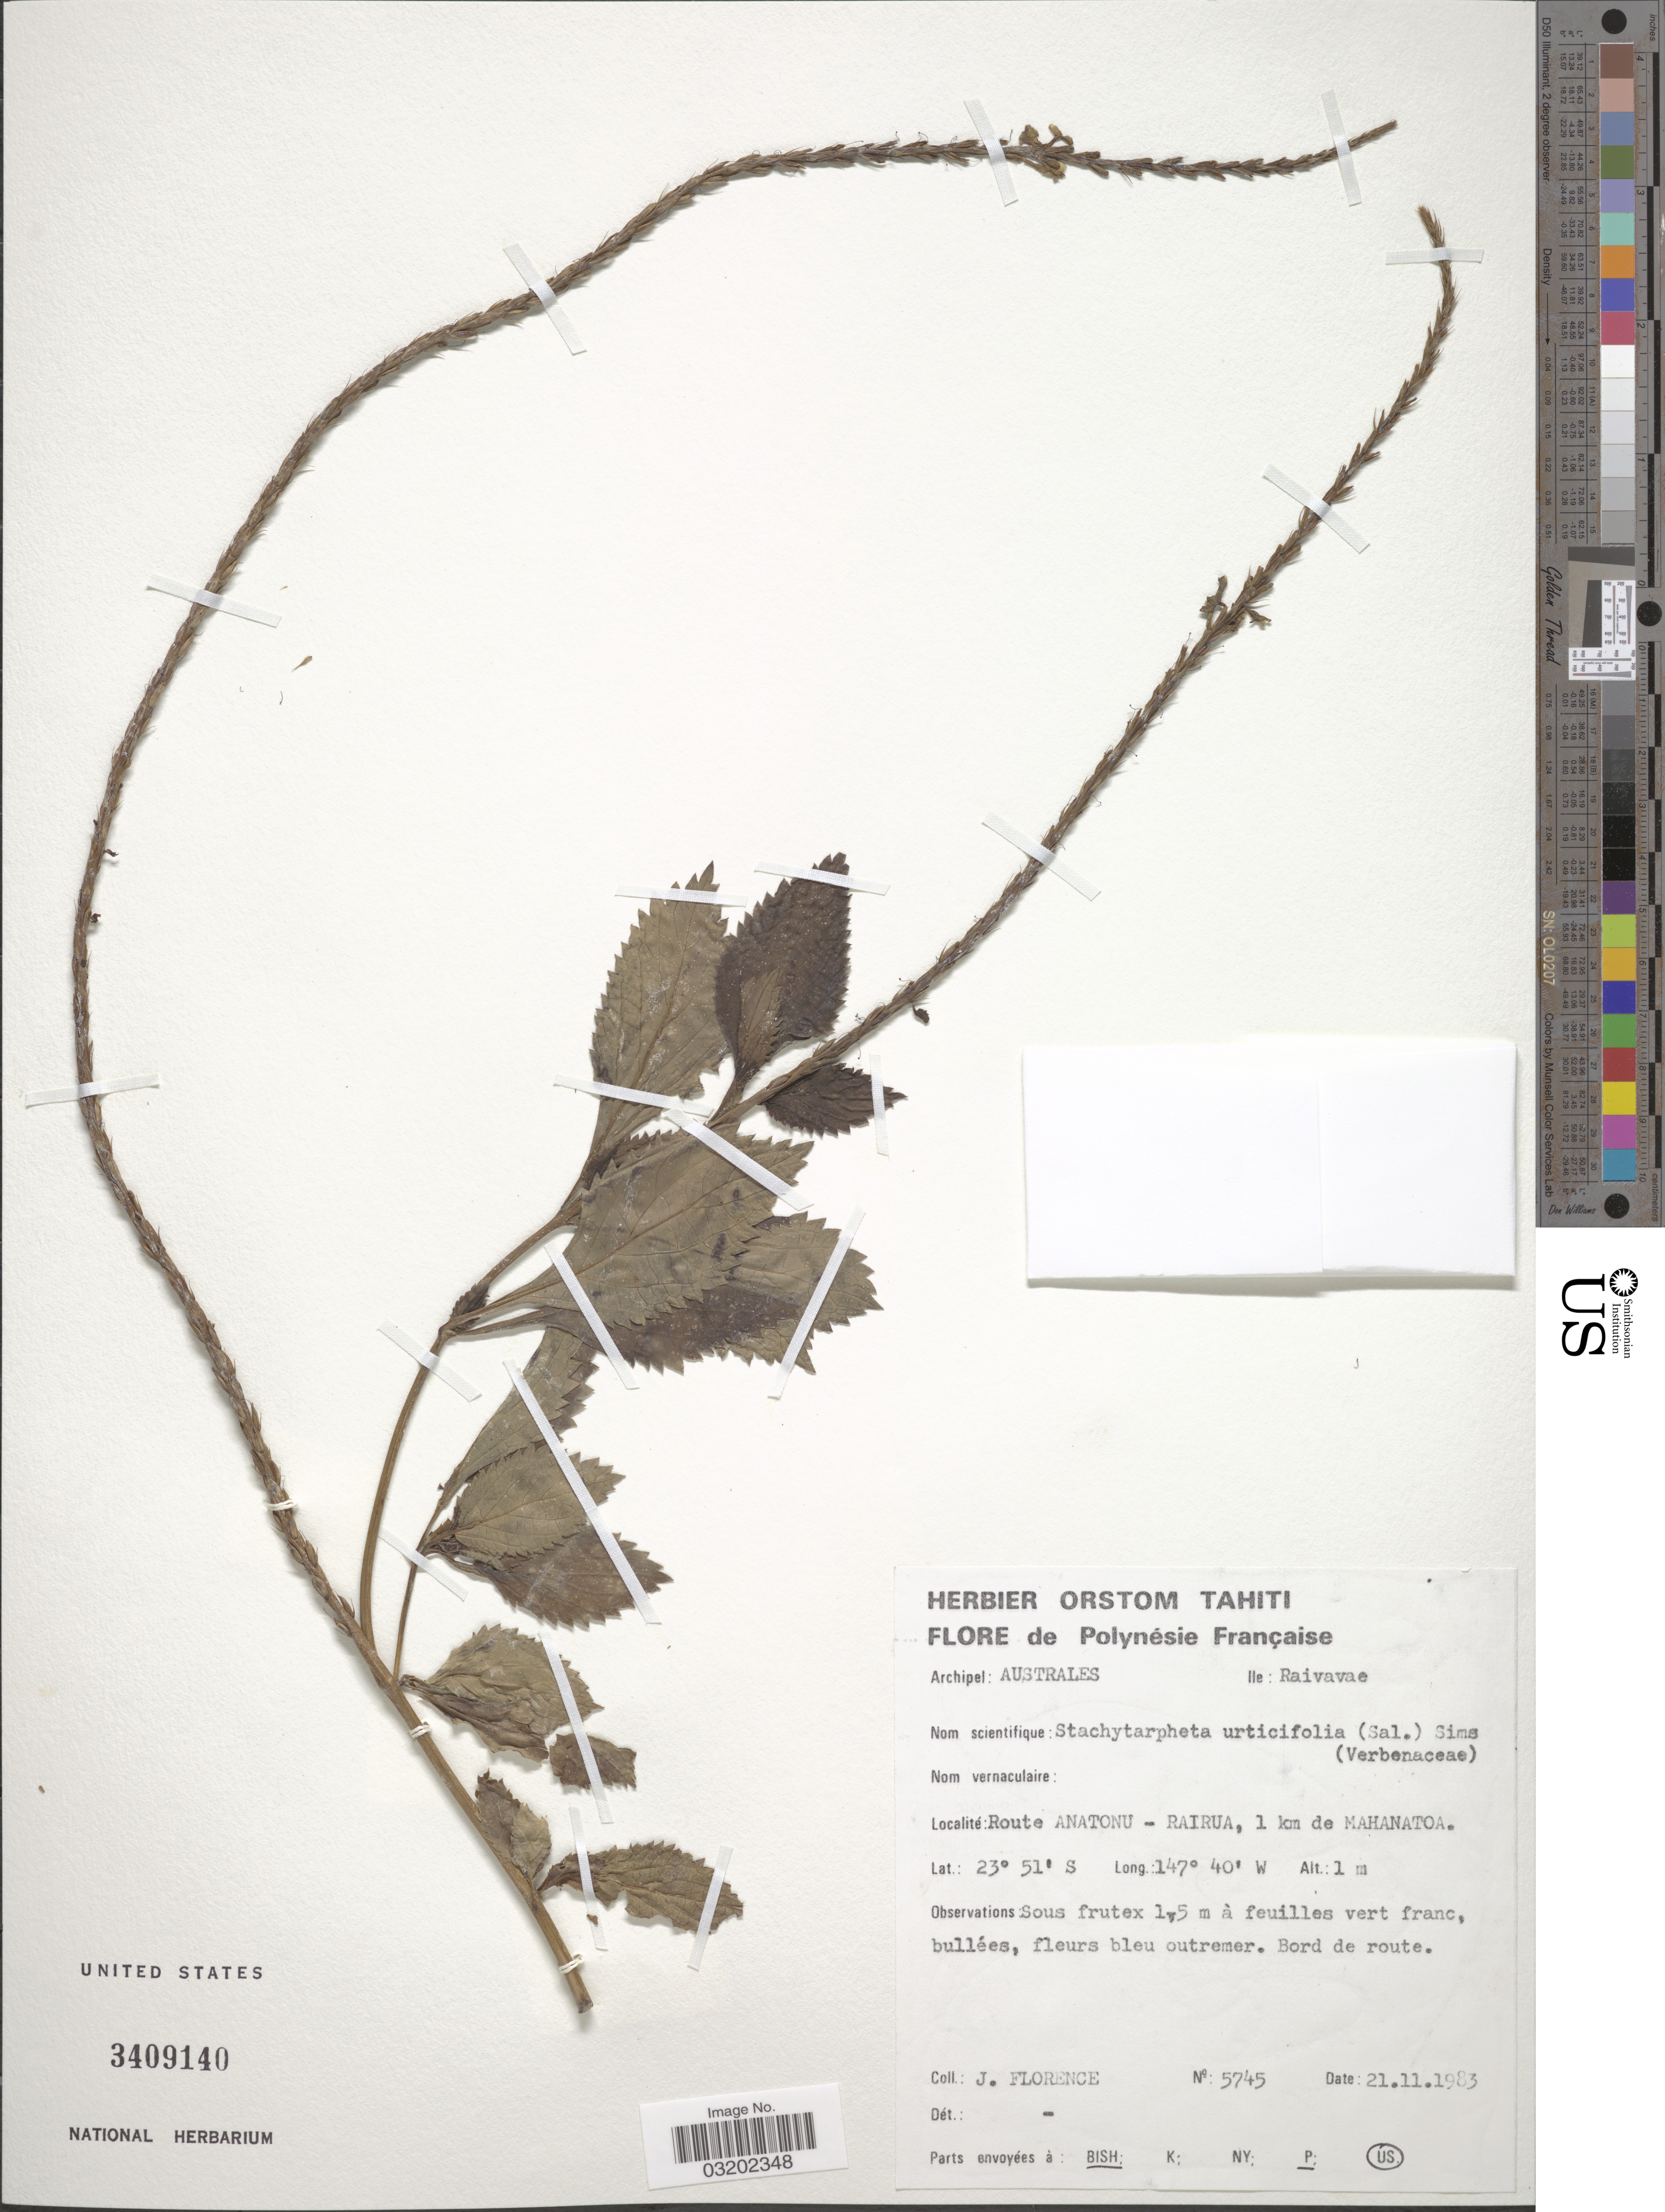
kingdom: Plantae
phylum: Tracheophyta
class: Magnoliopsida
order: Lamiales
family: Verbenaceae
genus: Stachytarpheta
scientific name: Stachytarpheta urticifolia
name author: Sims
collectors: J. Florence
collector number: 5745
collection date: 1983-11-21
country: French Polynesia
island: Raivavae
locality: Archipel: Australes, Ile: Raivavae. Route Anatonu - Rairua, 1 km de Mahanatoa.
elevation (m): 1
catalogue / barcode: US 3409140